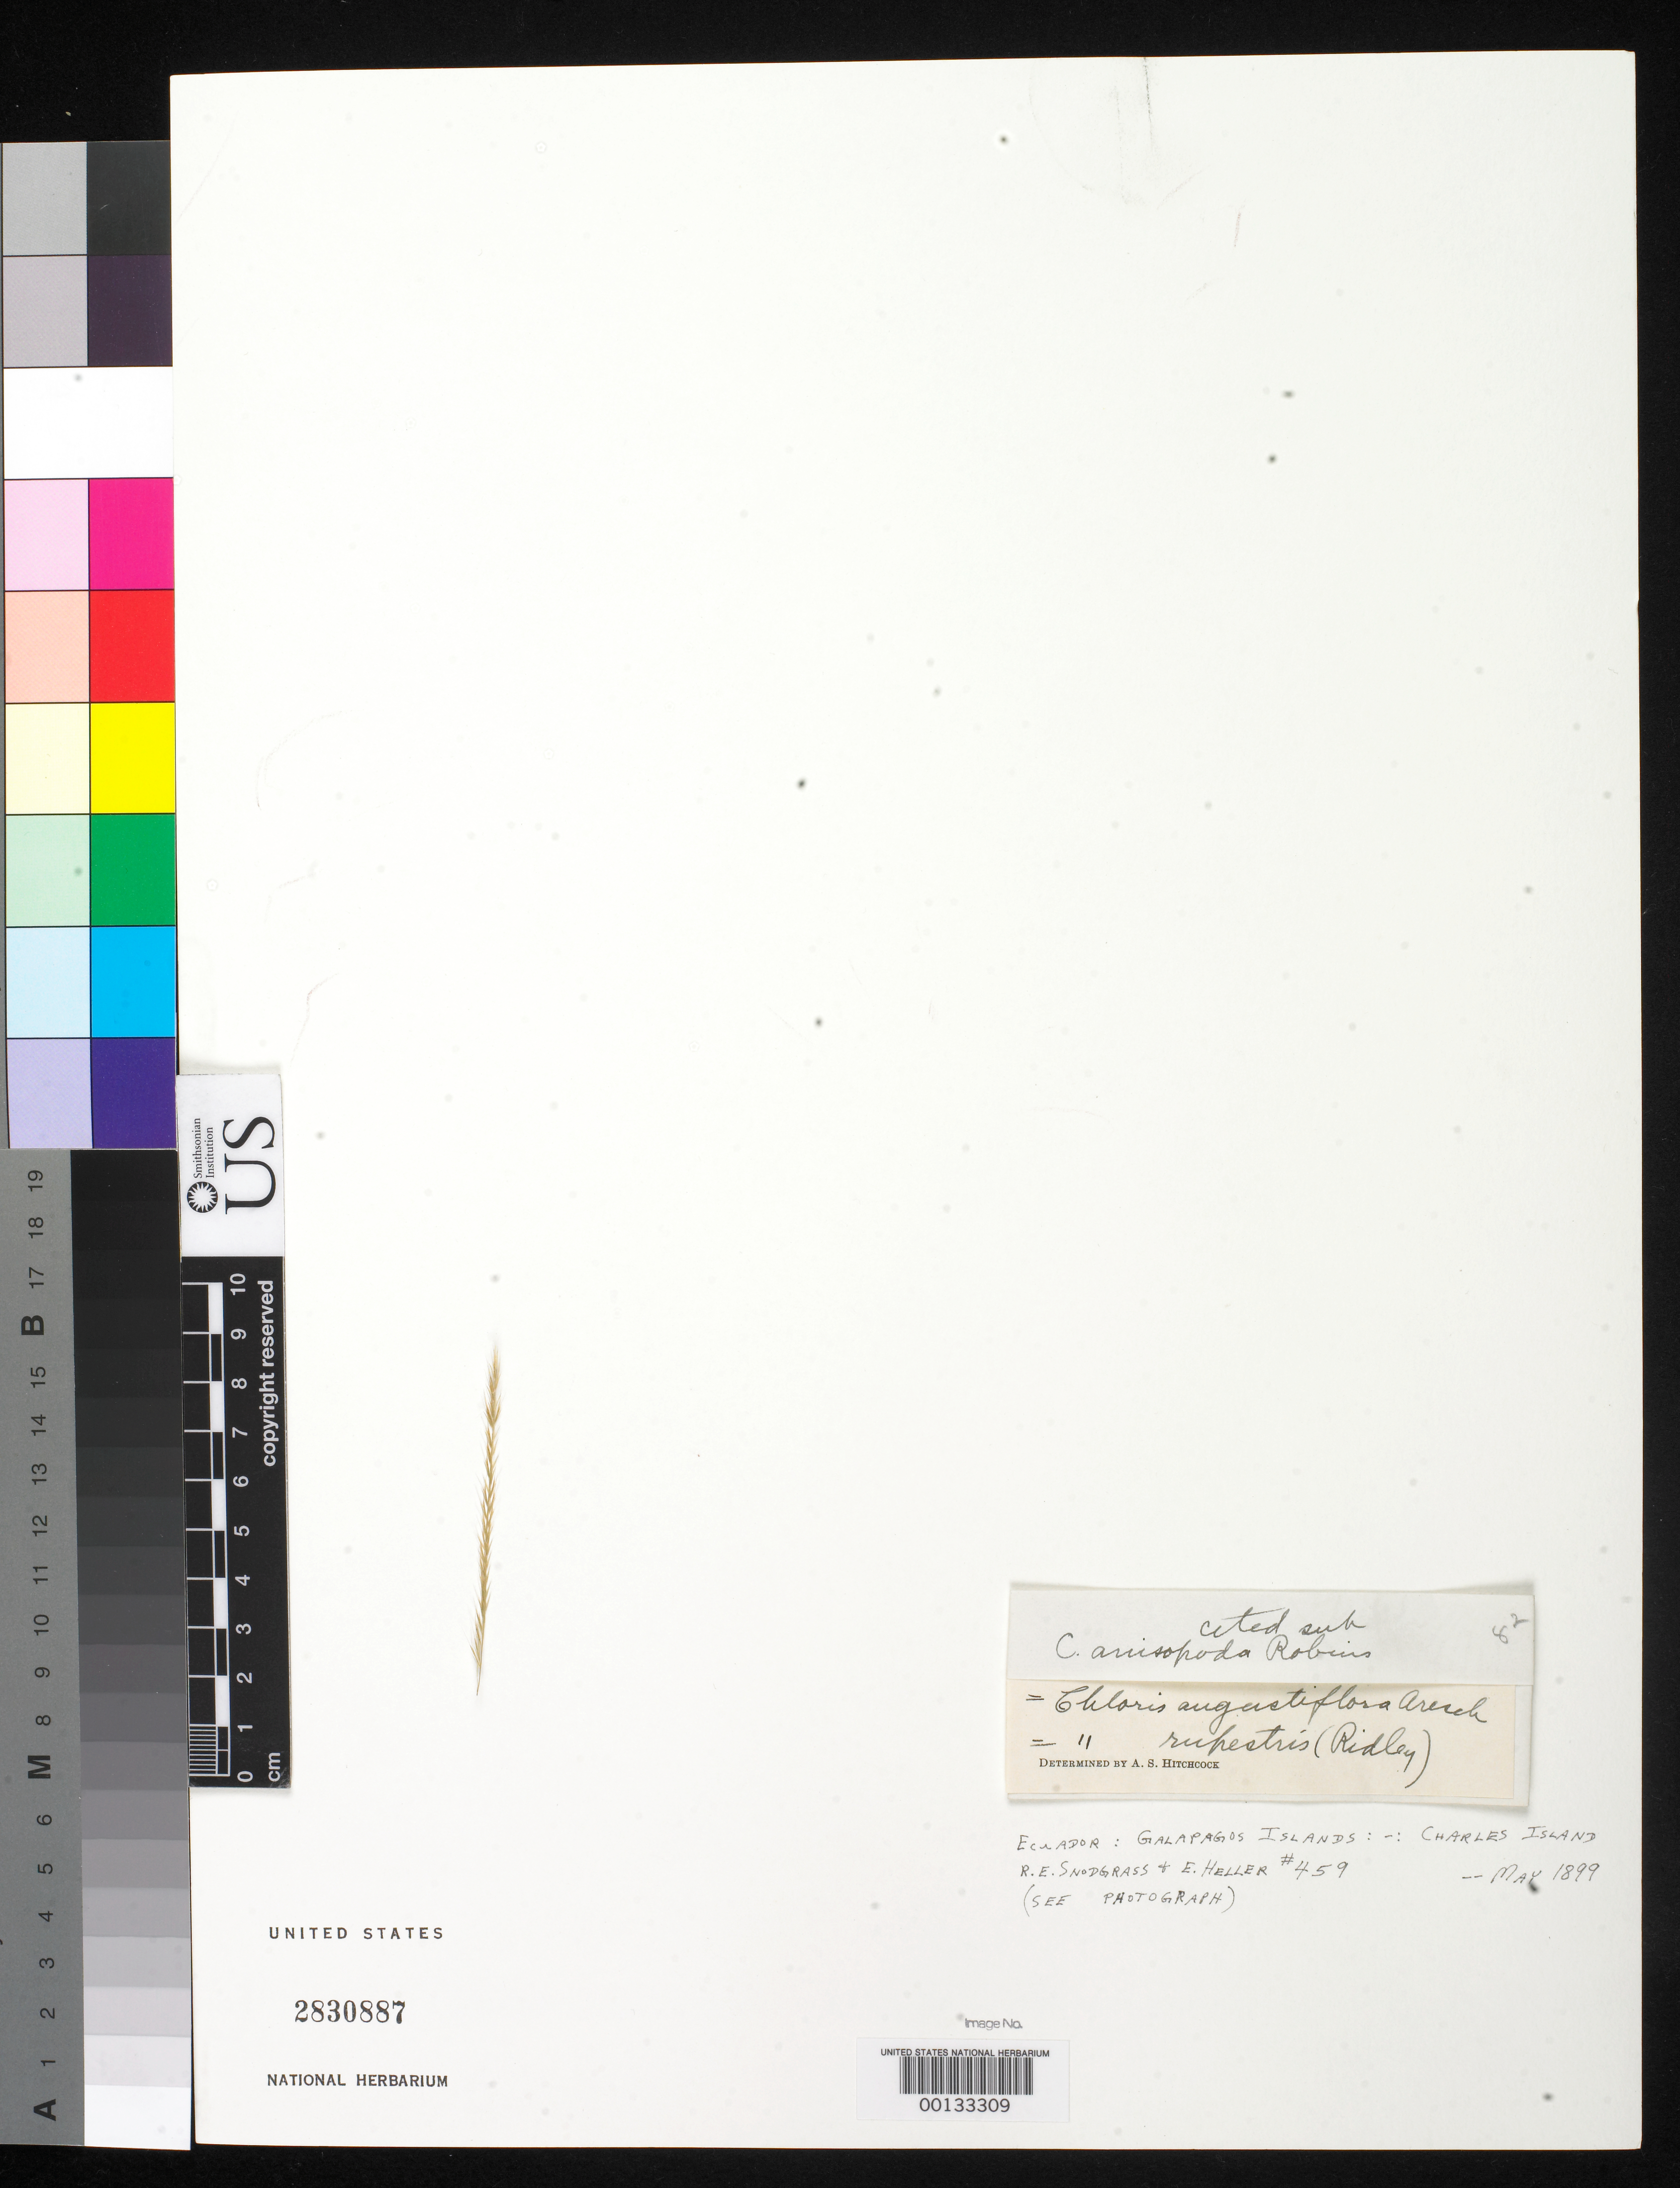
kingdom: Plantae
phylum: Tracheophyta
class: Liliopsida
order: Poales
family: Poaceae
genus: Chloris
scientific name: Chloris anisopoda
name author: Scribn. in B.L. Rob.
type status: Isosyntype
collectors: G. Baur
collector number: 333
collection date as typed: Jun 1891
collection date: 1891-06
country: Ecuador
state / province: Colón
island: Floreana [Charles, Santa Maria]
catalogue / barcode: US 2830887